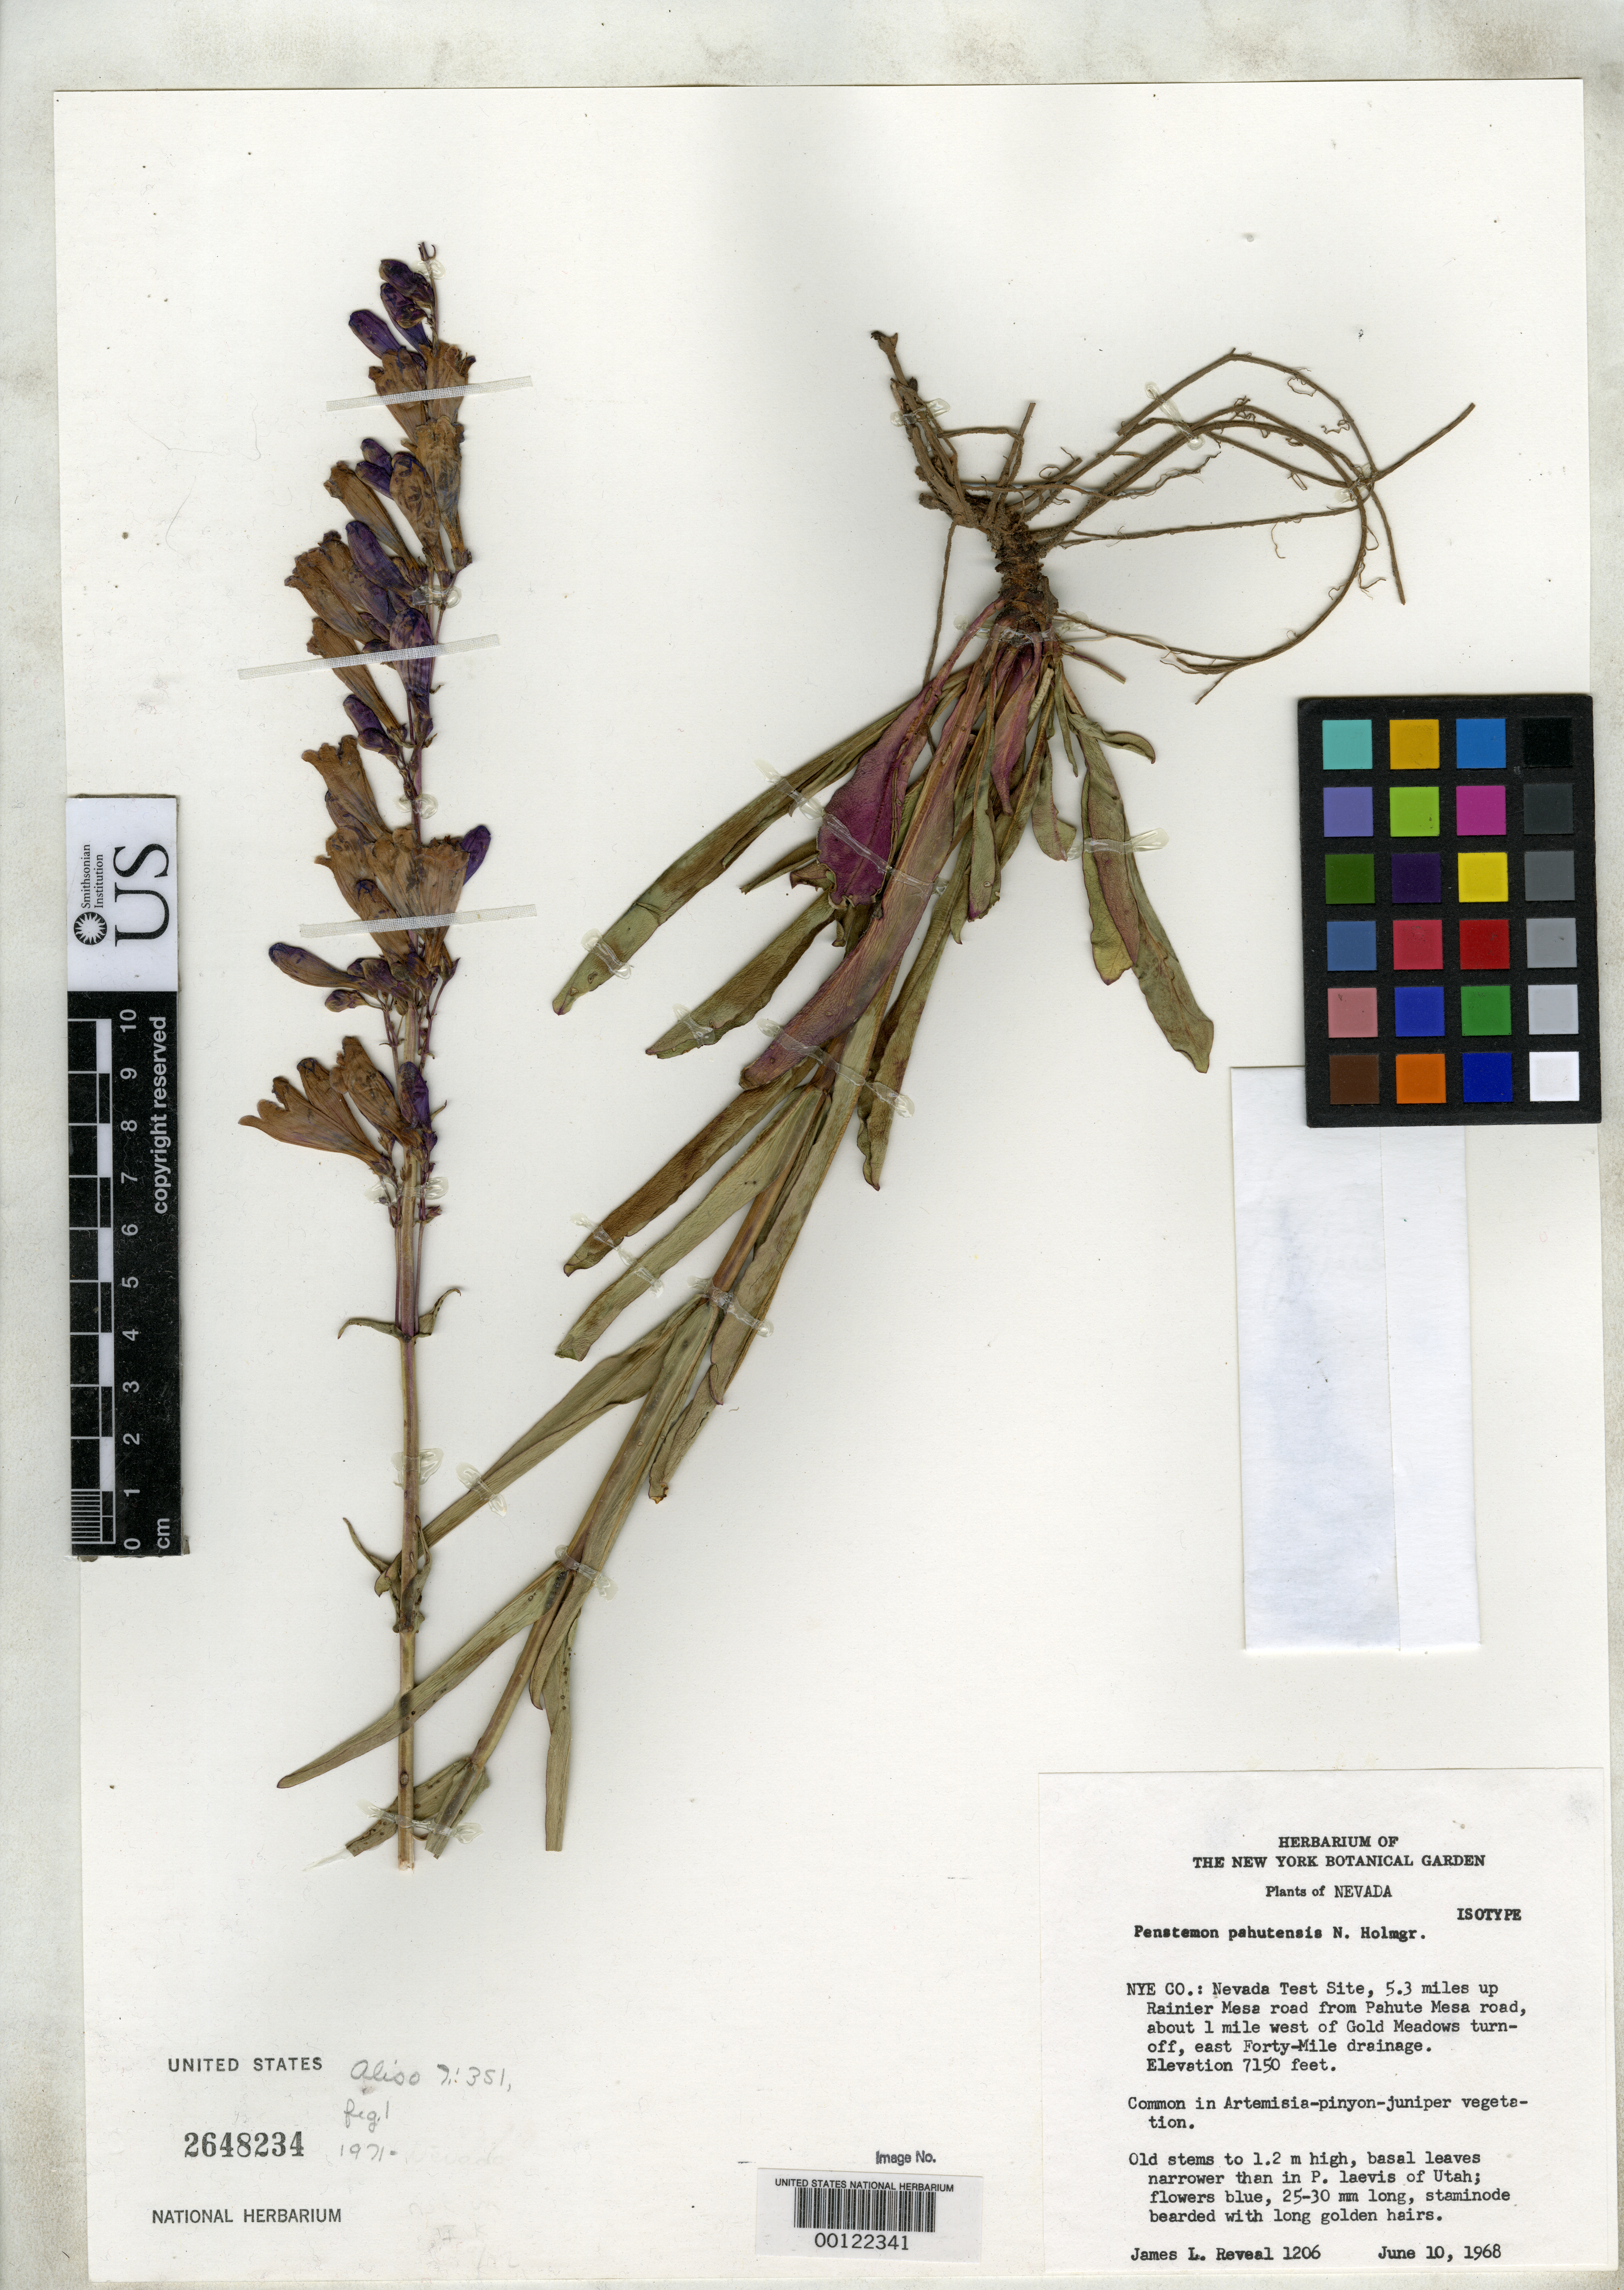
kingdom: Plantae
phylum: Tracheophyta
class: Magnoliopsida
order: Lamiales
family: Plantaginaceae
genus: Penstemon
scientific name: Penstemon pahutensis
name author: N.H. Holmgren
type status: Isotype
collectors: J. L. Reveal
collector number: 1206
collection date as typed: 10 Jun 1968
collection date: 1968-06-10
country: United States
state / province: Nevada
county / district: Nye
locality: Nevada test site; 5.3 mi up Rainier Mesa Rd from Pahute Mesa Rd, ca 1 mi W of Gold Meadows turnoff. E. Forty-Mile Drainage Basin.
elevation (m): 2179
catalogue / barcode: US 2648234